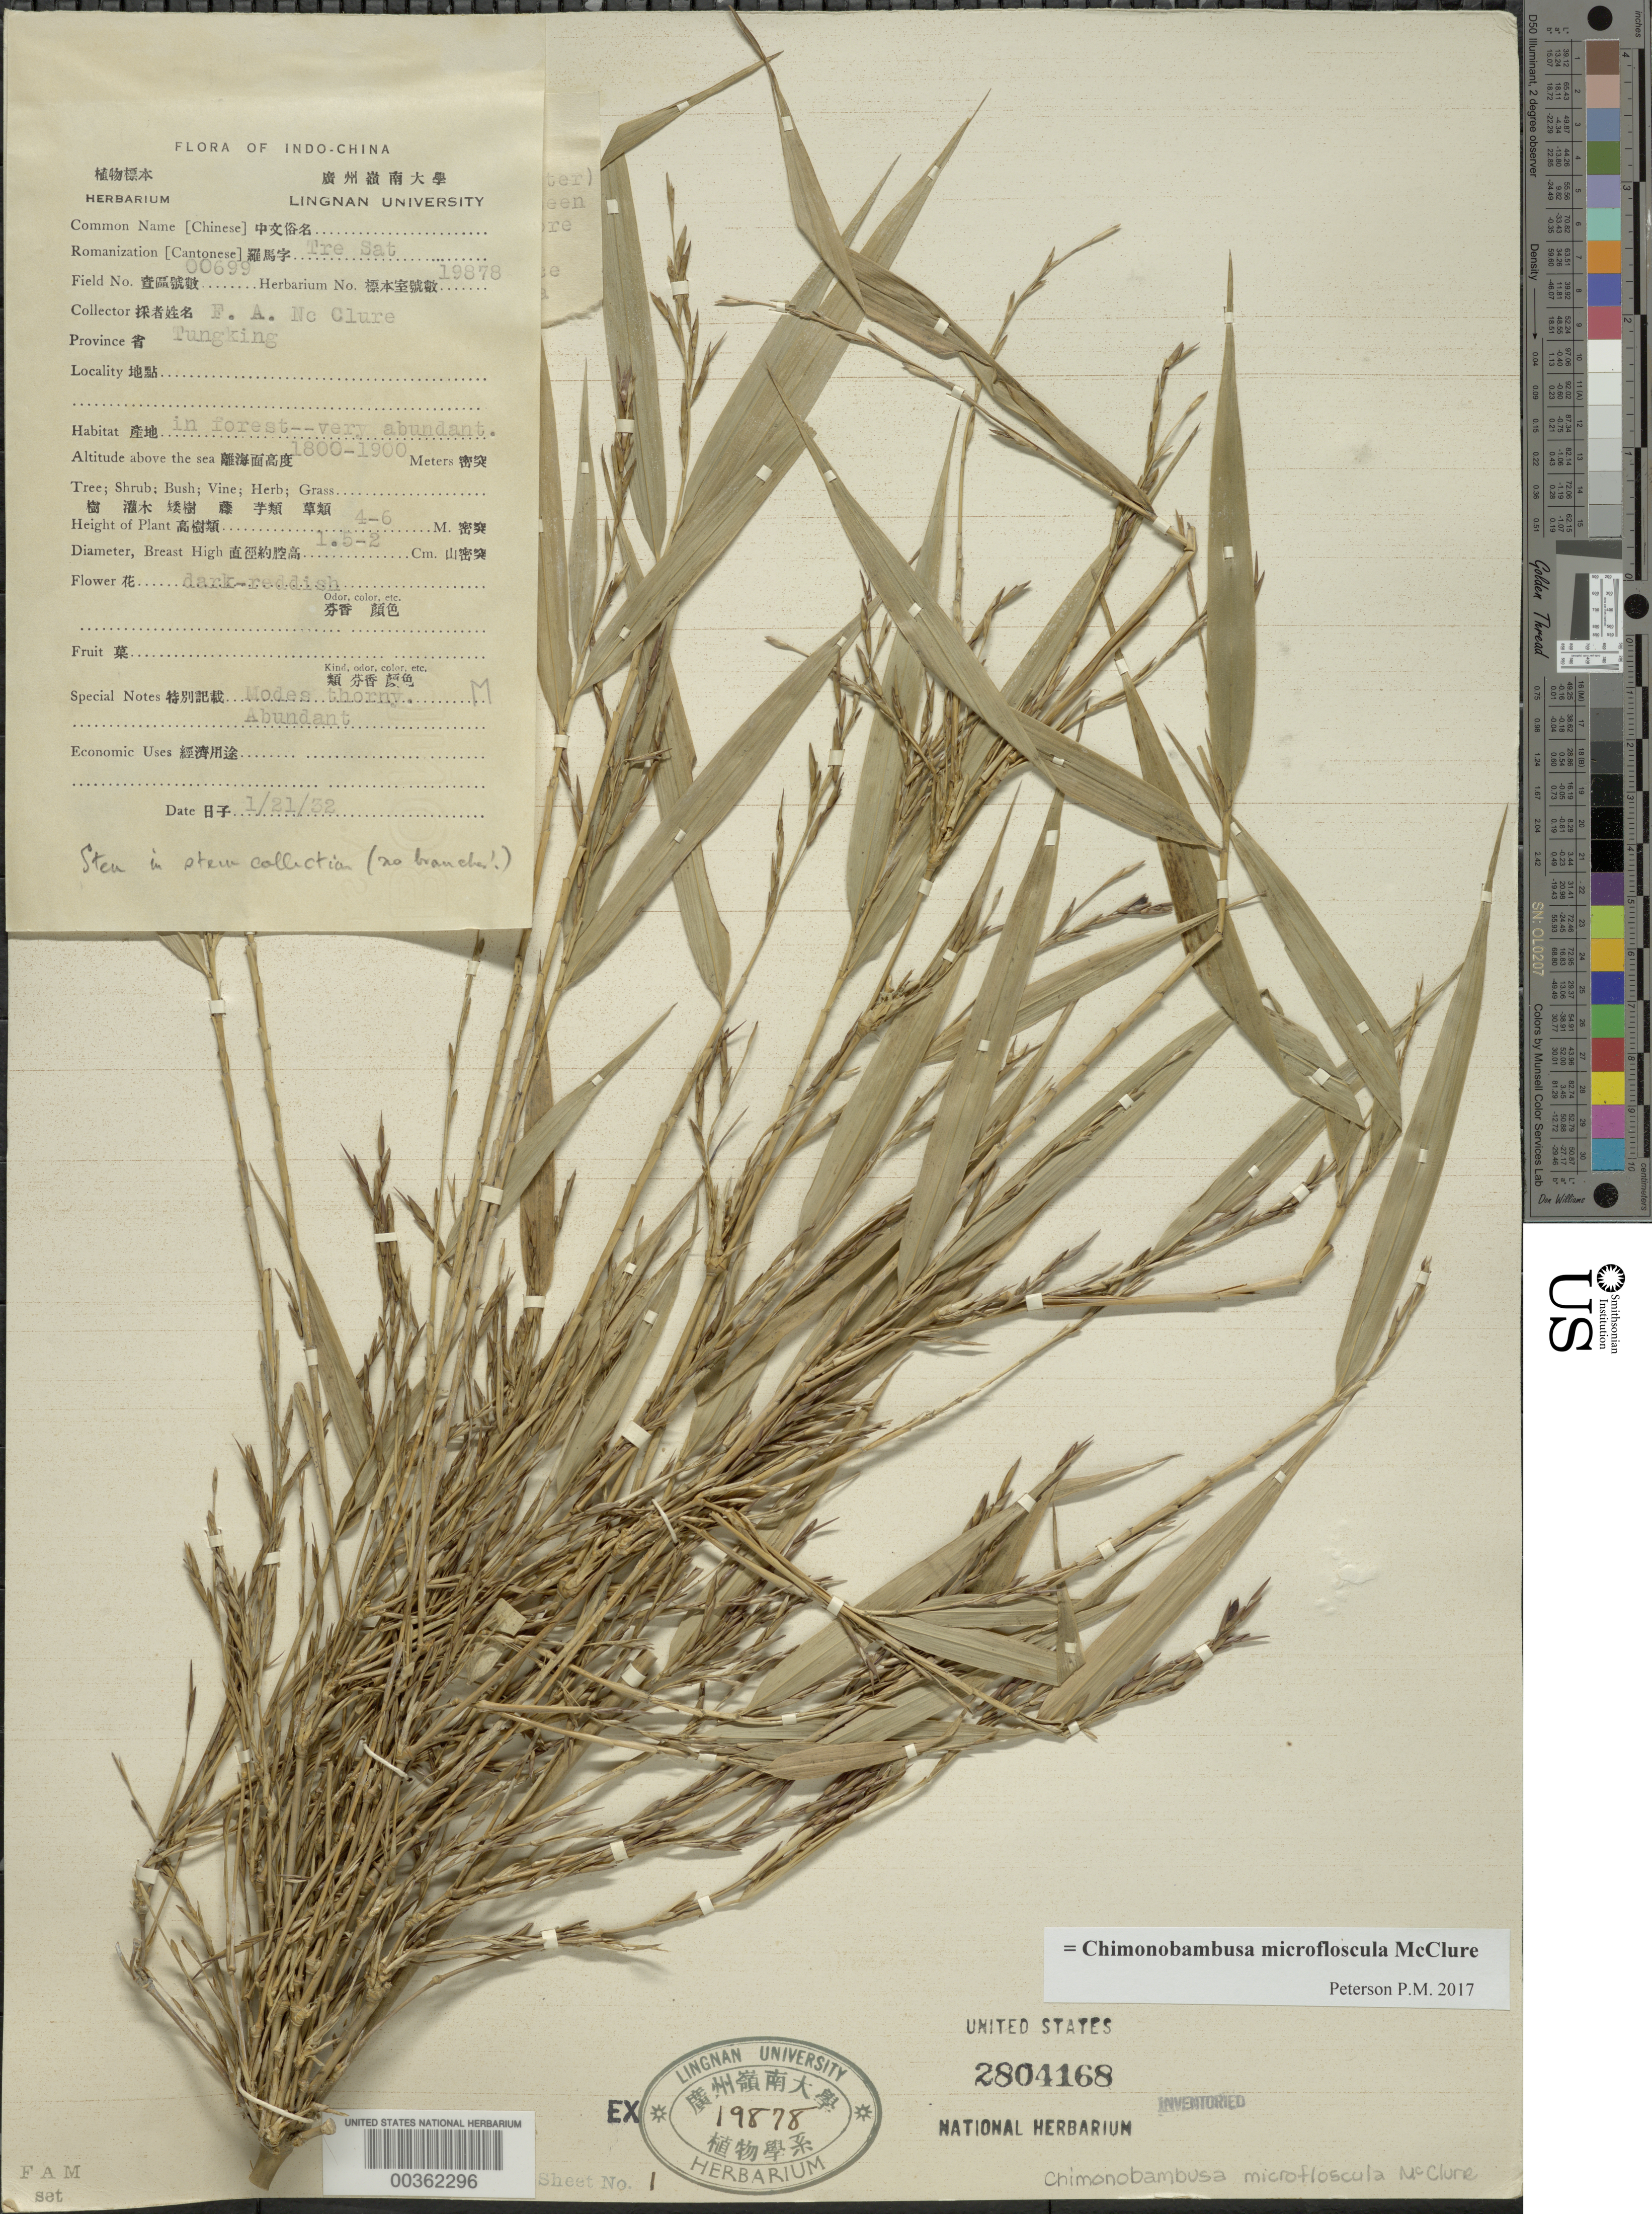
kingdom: Plantae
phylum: Tracheophyta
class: Liliopsida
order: Poales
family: Poaceae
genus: Chimonobambusa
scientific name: Chimonobambusa microfloscula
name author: McClure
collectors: F. A. McClure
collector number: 699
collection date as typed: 21 Jan 1932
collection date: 1932-01-21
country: Vietnam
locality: Flora of indo-china, tungking prov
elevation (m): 1800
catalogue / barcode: US 2804168